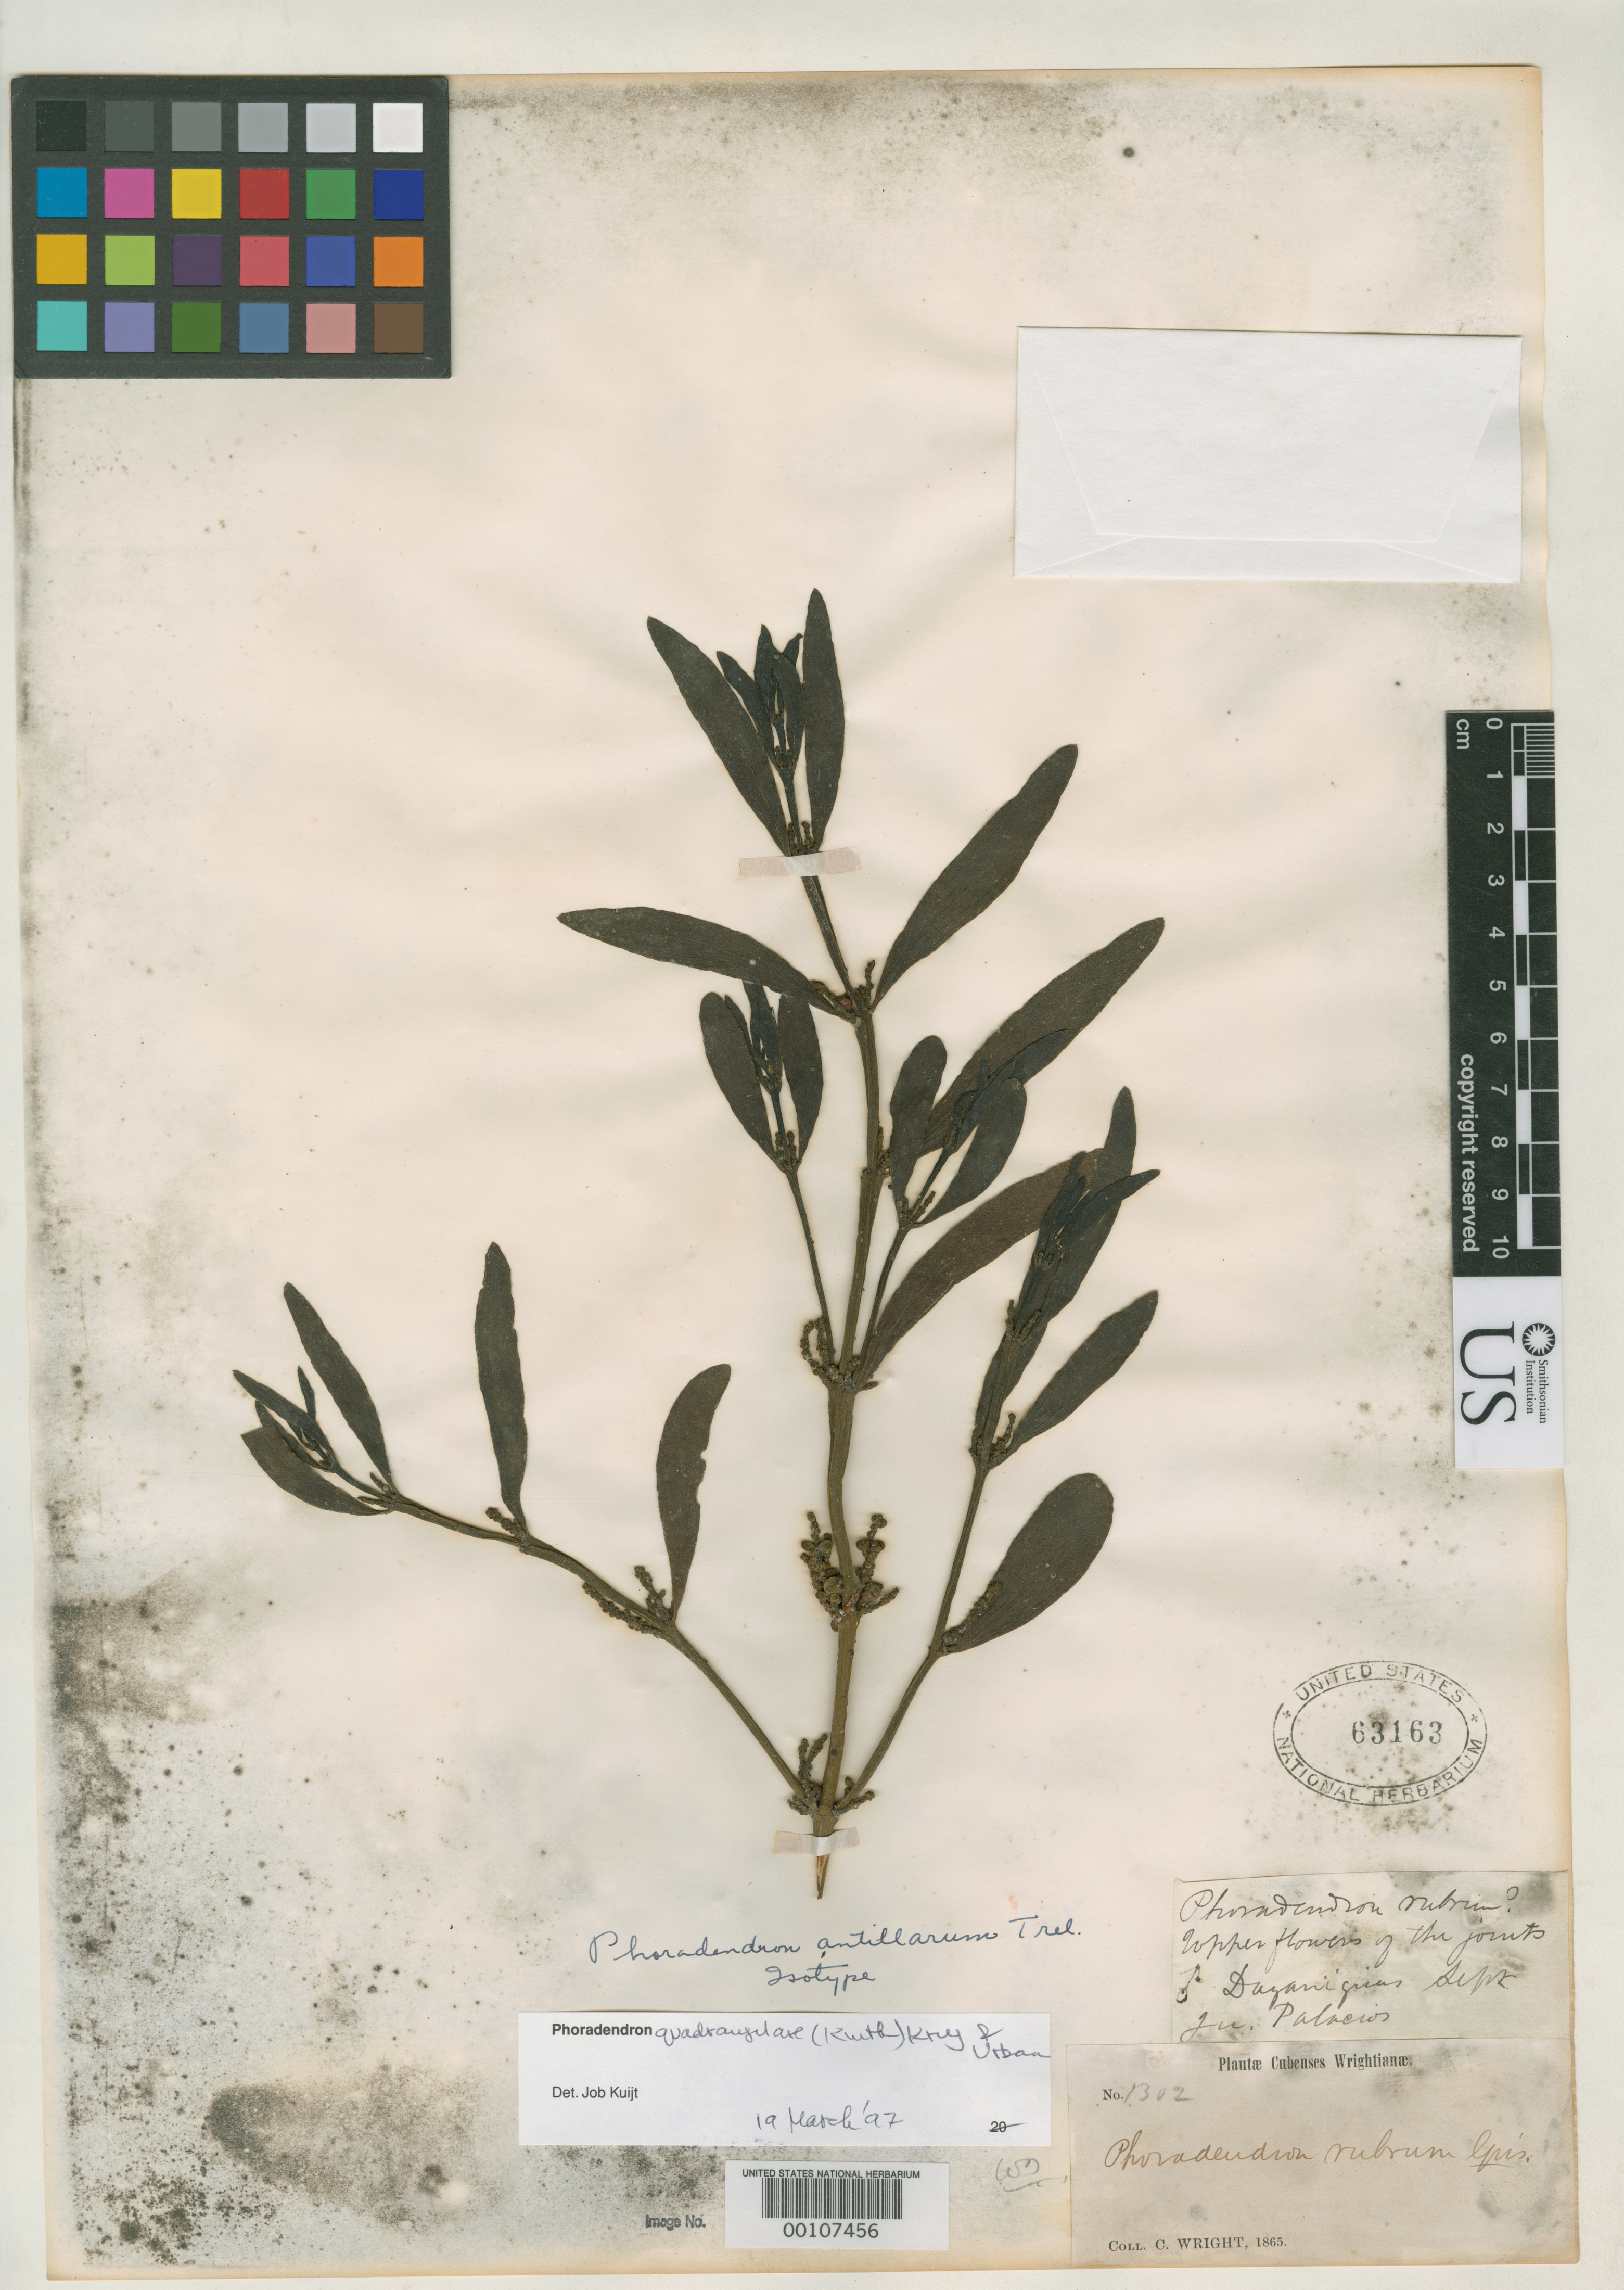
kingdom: Plantae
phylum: Tracheophyta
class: Magnoliopsida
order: Santalales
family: Viscaceae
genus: Phoradendron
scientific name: Phoradendron antillarum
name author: Trel.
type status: Isotype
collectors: C. Wright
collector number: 1302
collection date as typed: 1865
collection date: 1865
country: Cuba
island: Greater Antilles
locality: Palacios.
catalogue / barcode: US 63163